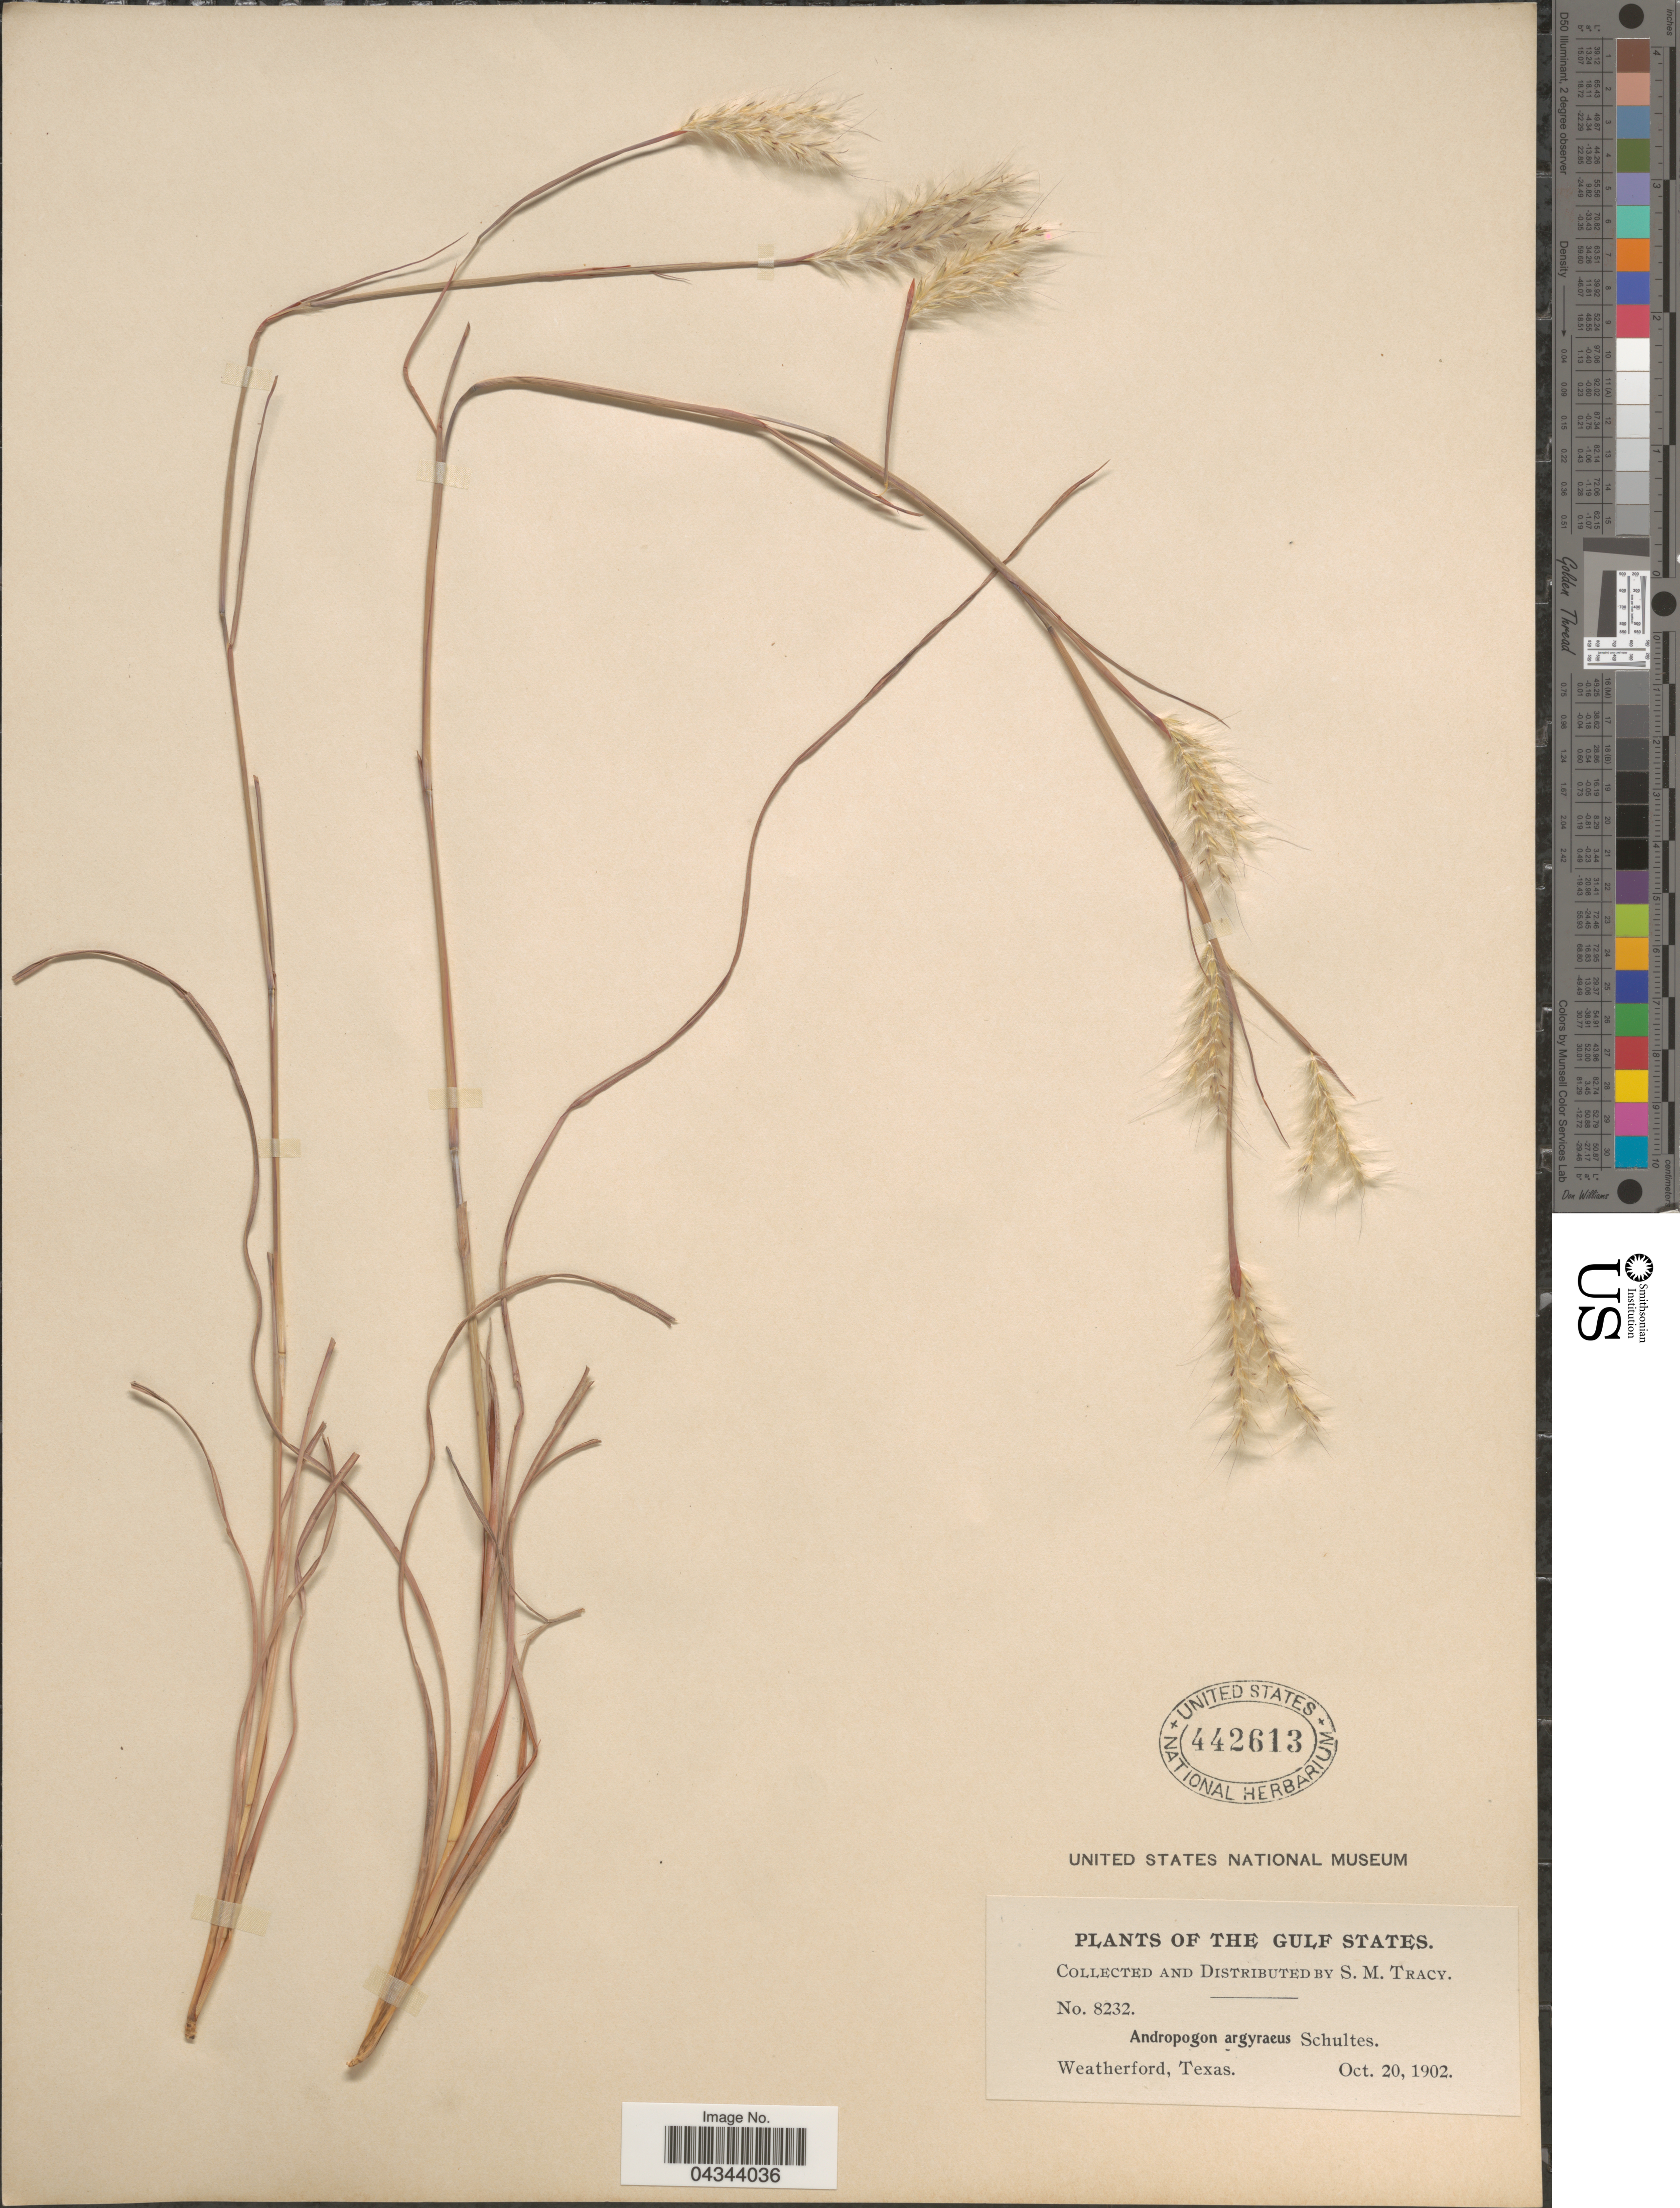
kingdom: Plantae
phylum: Tracheophyta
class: Liliopsida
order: Poales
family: Poaceae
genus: Andropogon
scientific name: Andropogon ternarius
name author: Michx.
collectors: S. M. Tracy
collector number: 8232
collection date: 1902-10-20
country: United States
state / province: Texas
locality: Gulf States. Weatherford.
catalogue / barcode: US 442613